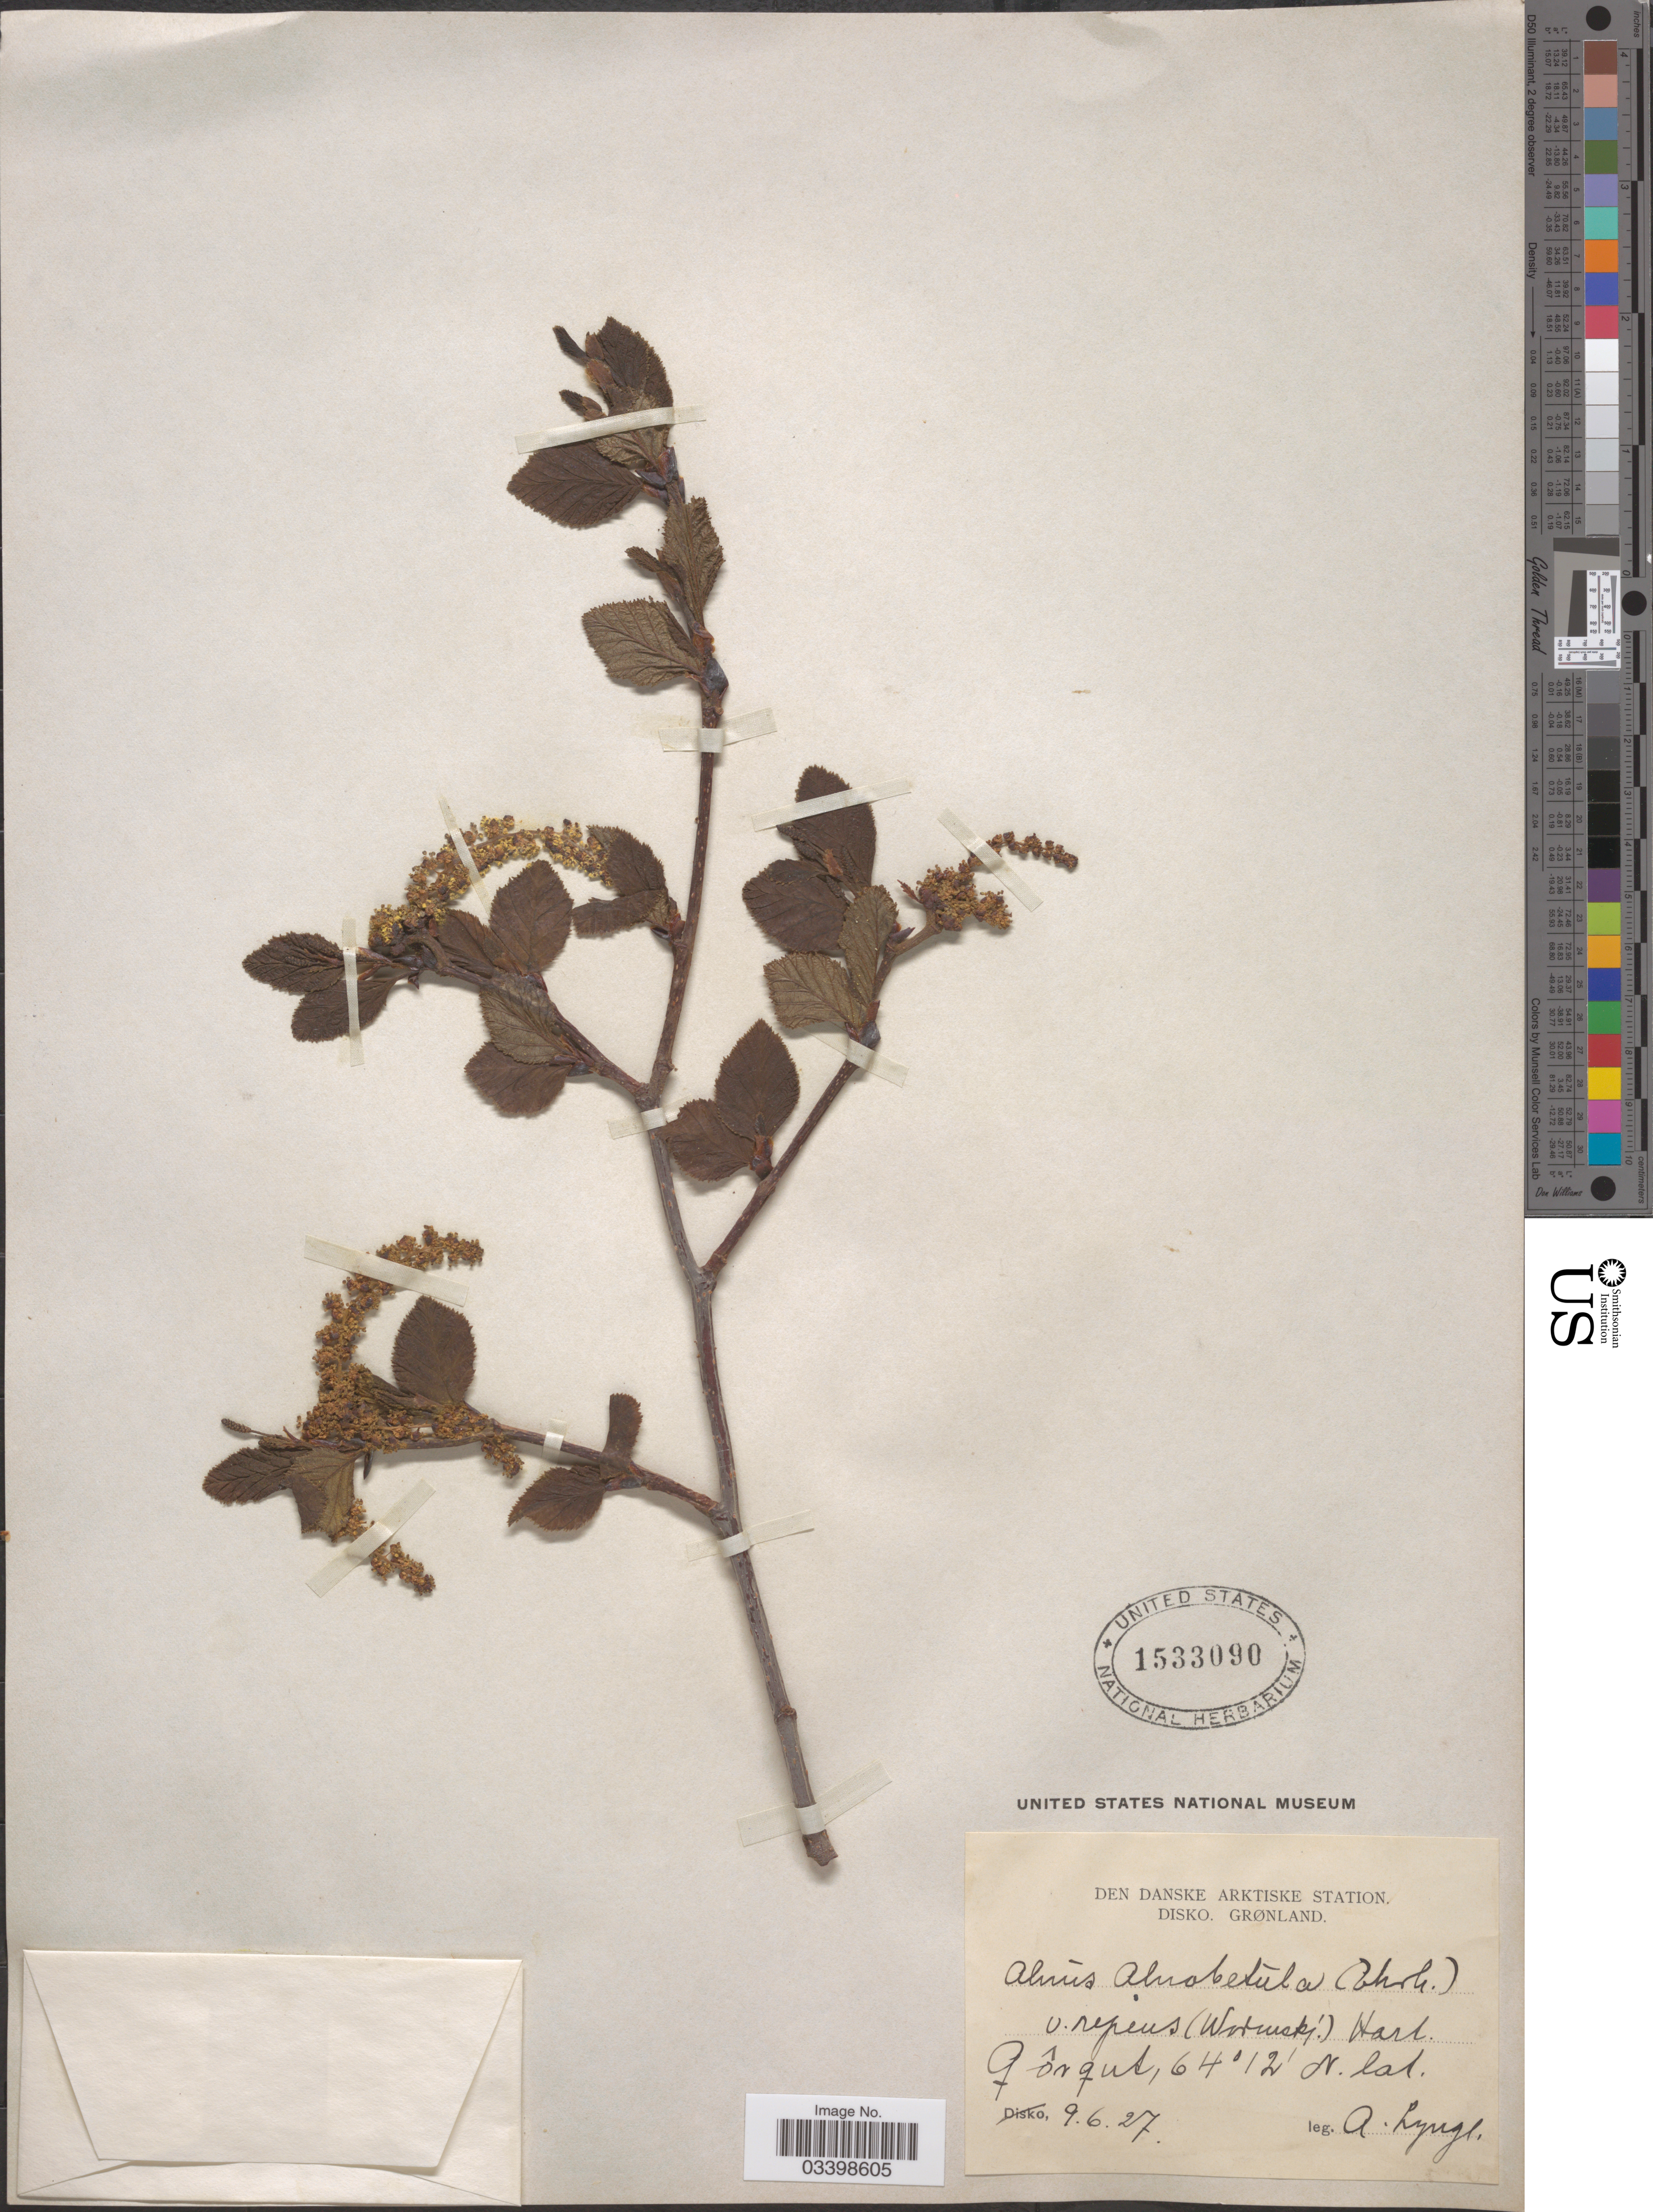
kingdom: Plantae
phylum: Tracheophyta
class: Magnoliopsida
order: Fagales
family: Betulaceae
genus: Alnus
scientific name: Alnus viridis subsp. crispa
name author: (Aiton) Turrill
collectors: A. Lynge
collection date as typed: Transcribed d/m/y: 9/6/27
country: Greenland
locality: Den Danske Arktiske Station. Disko, Grønland. Qôrqut.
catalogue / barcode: US 1533090